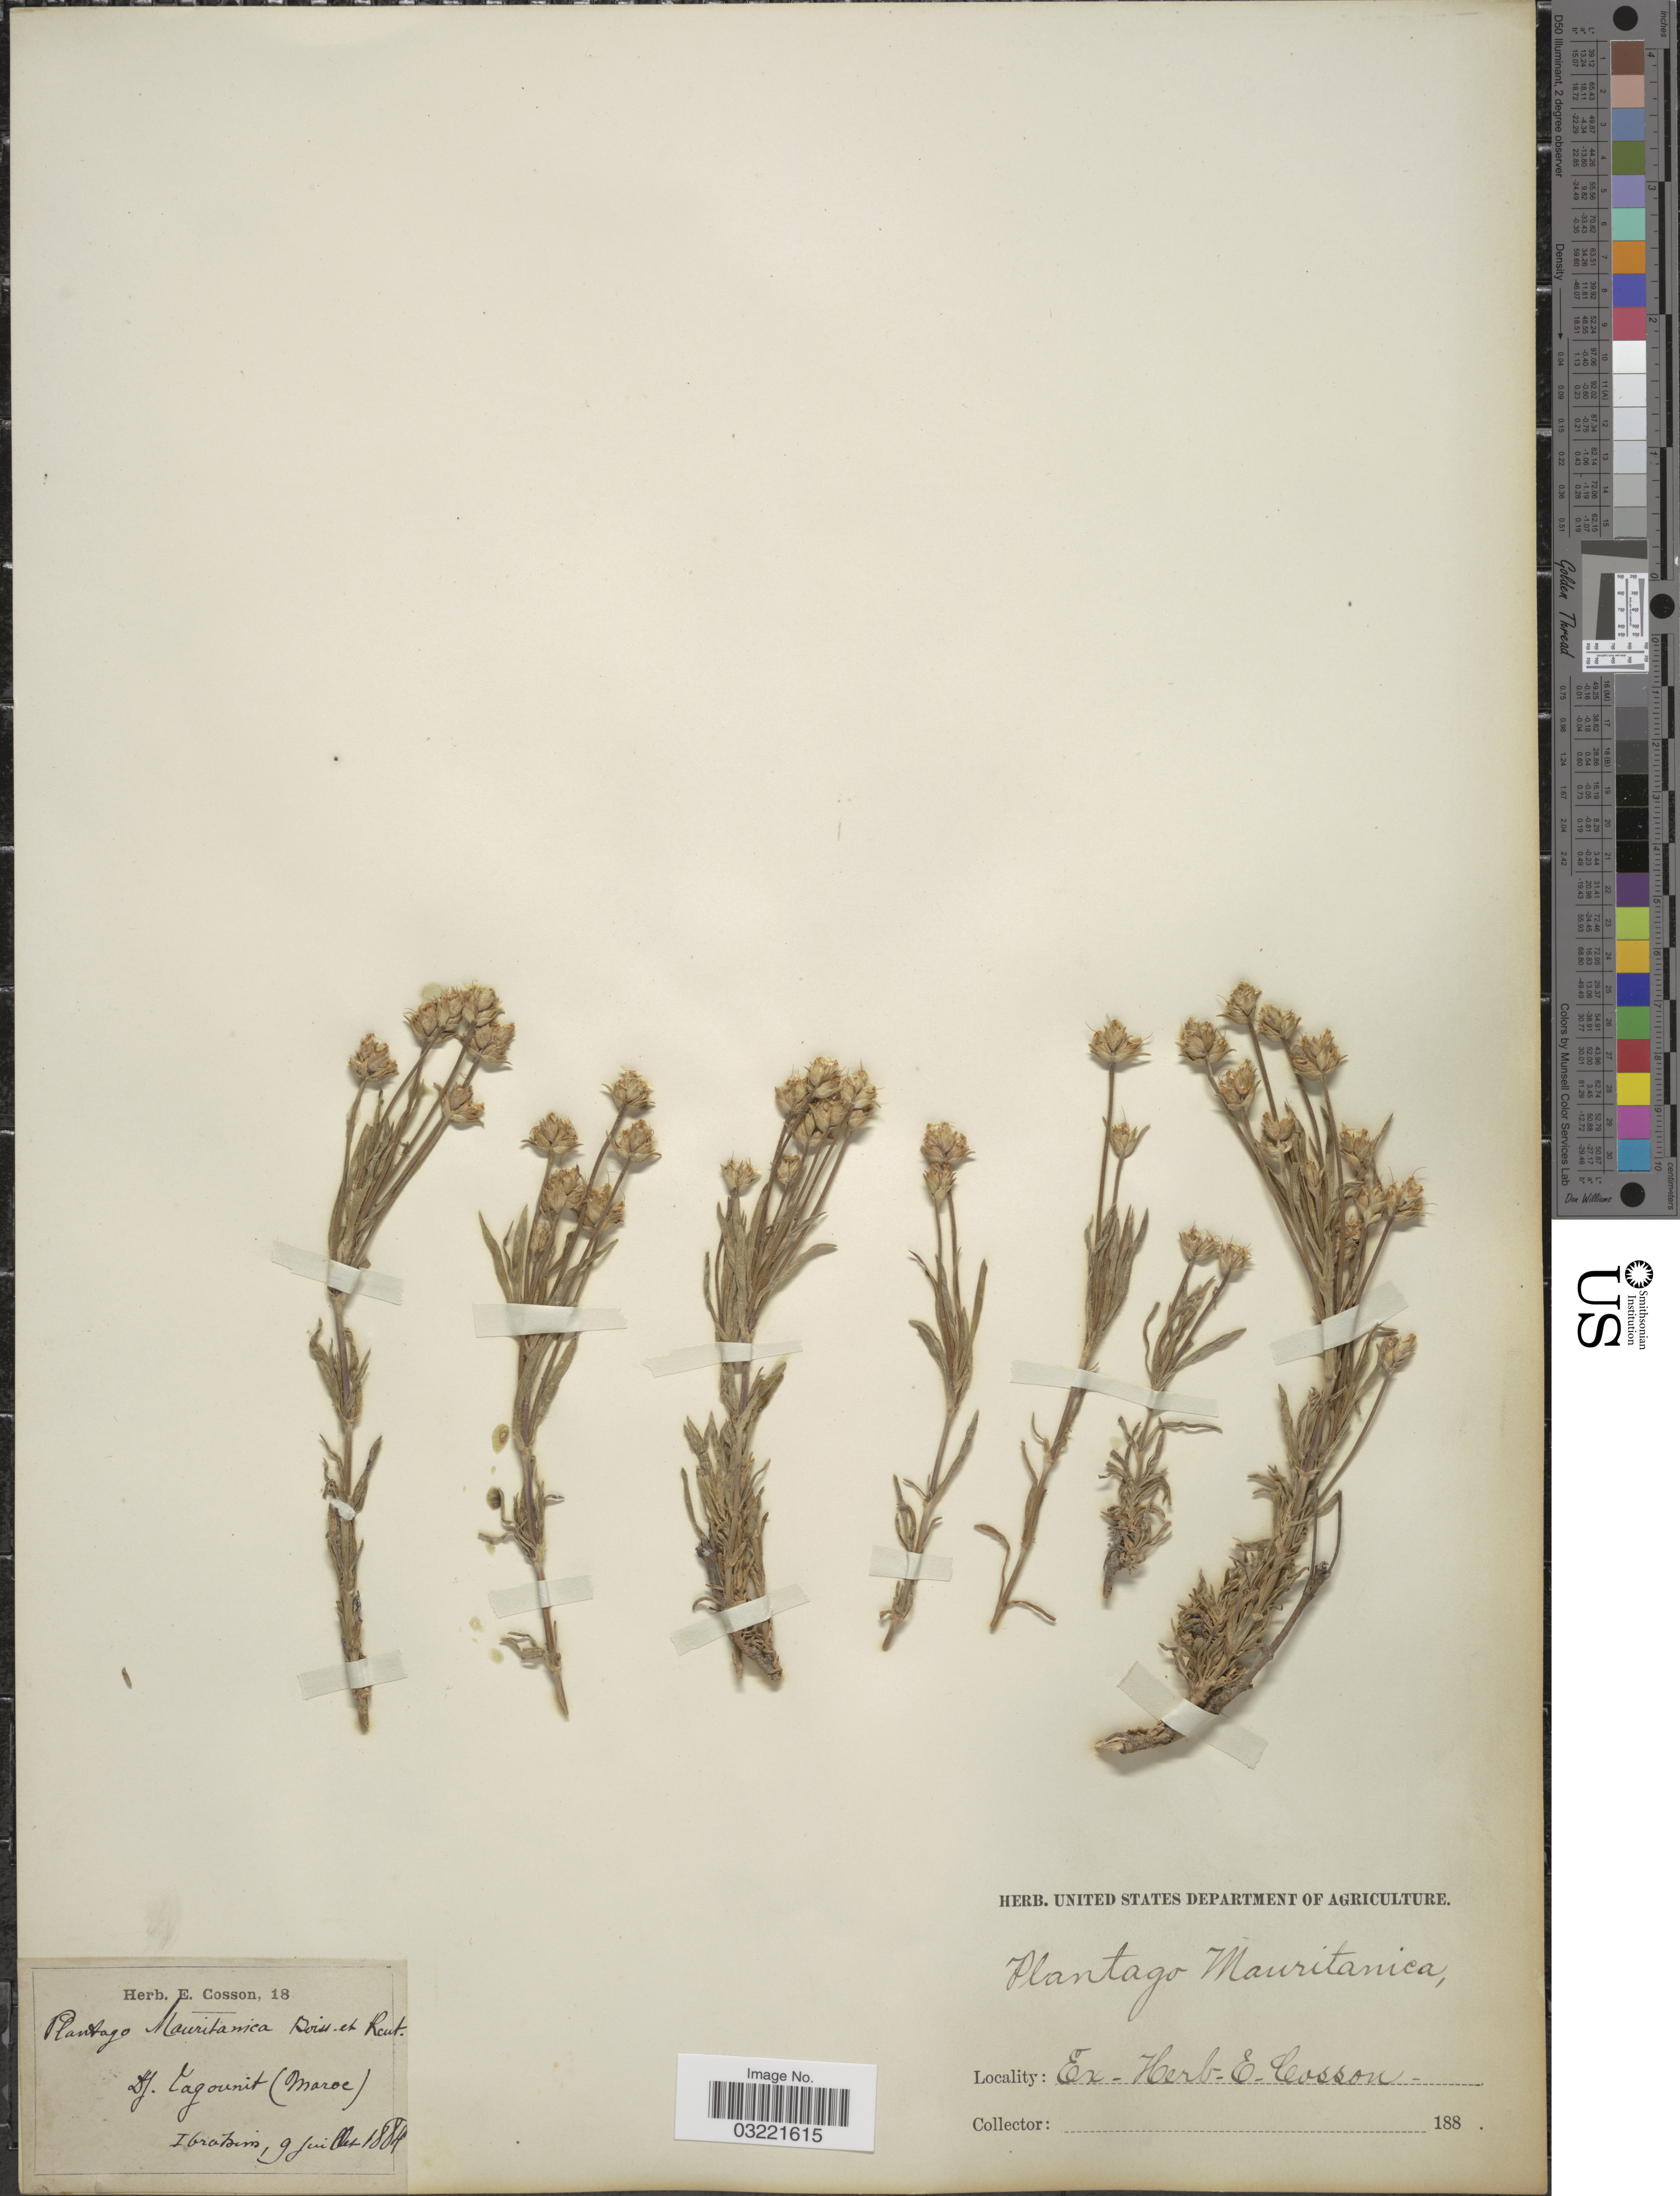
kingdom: Plantae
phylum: Tracheophyta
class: Magnoliopsida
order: Lamiales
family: Plantaginaceae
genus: Plantago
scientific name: Plantago mauritanica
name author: Boiss. & Reut.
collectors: -. Ibrahim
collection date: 1884-07-09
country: Morocco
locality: Dj. Tagounit (Maroc).